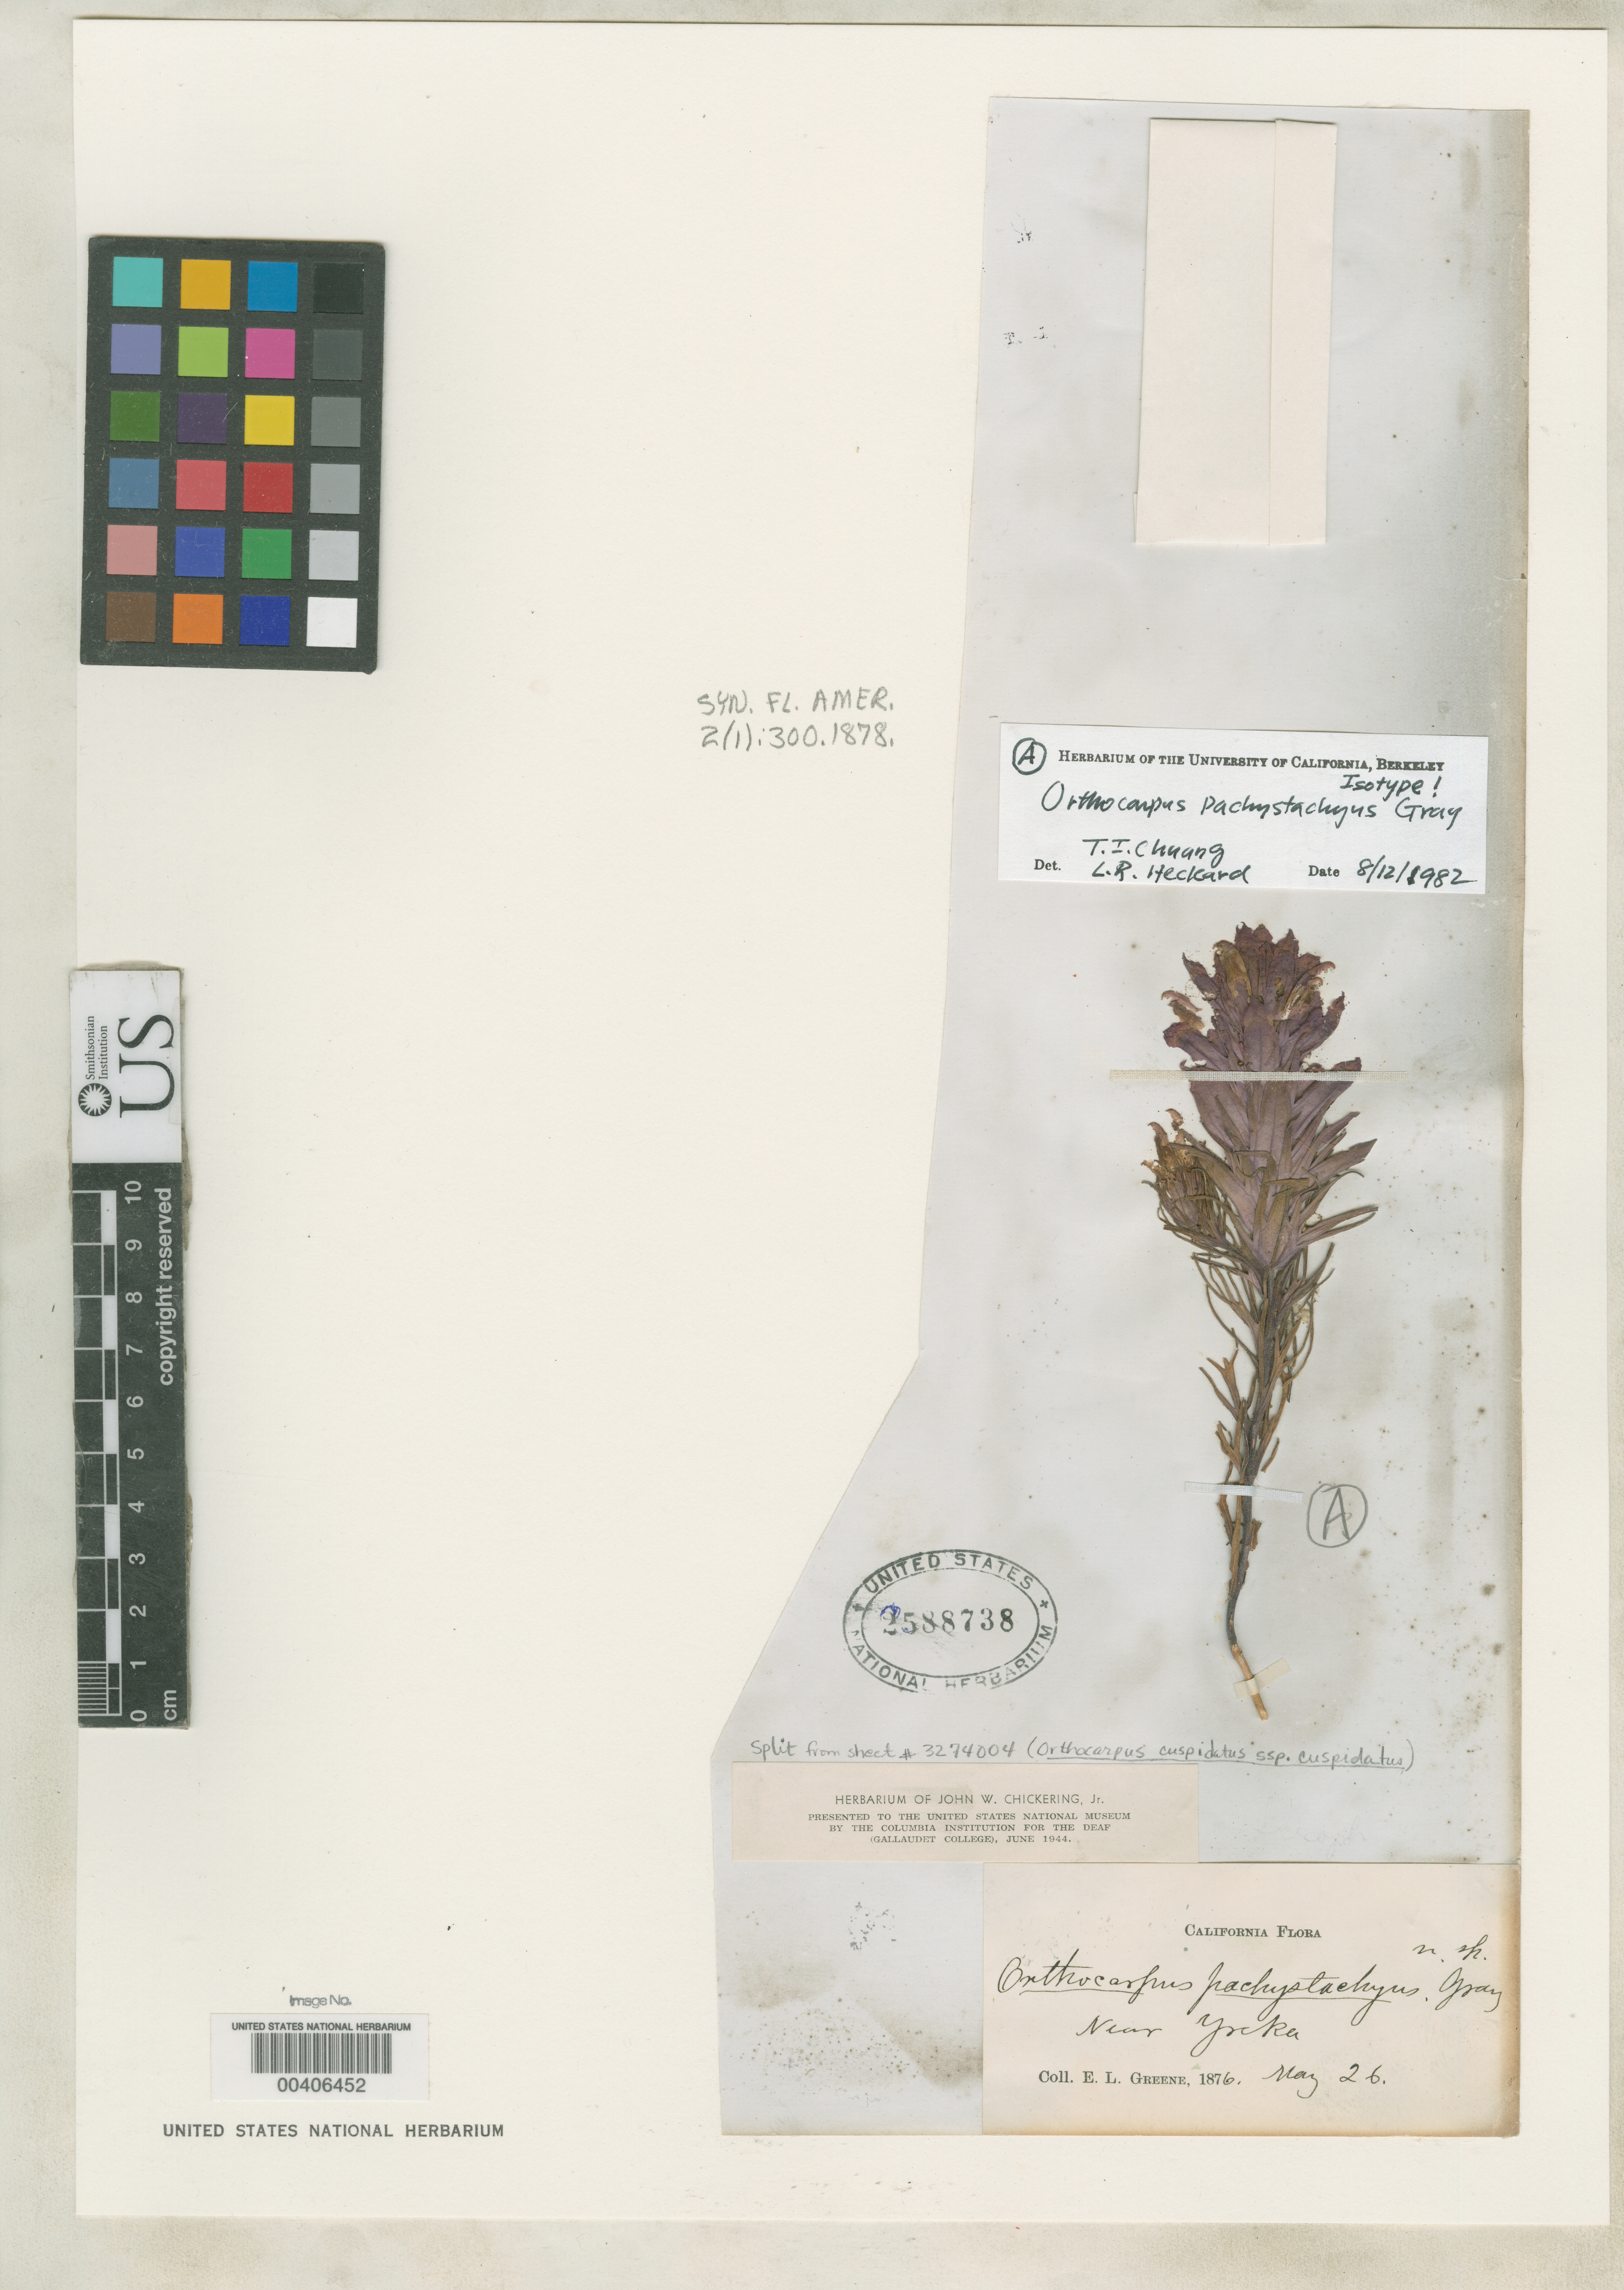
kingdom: Plantae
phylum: Tracheophyta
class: Magnoliopsida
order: Lamiales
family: Orobanchaceae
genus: Orthocarpus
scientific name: Orthocarpus pachystachyus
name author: A. Gray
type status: Isotype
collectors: E. L. Greene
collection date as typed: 26 May 1876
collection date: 1876-05-26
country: United States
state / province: California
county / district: Siskiyou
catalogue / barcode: US 2588738